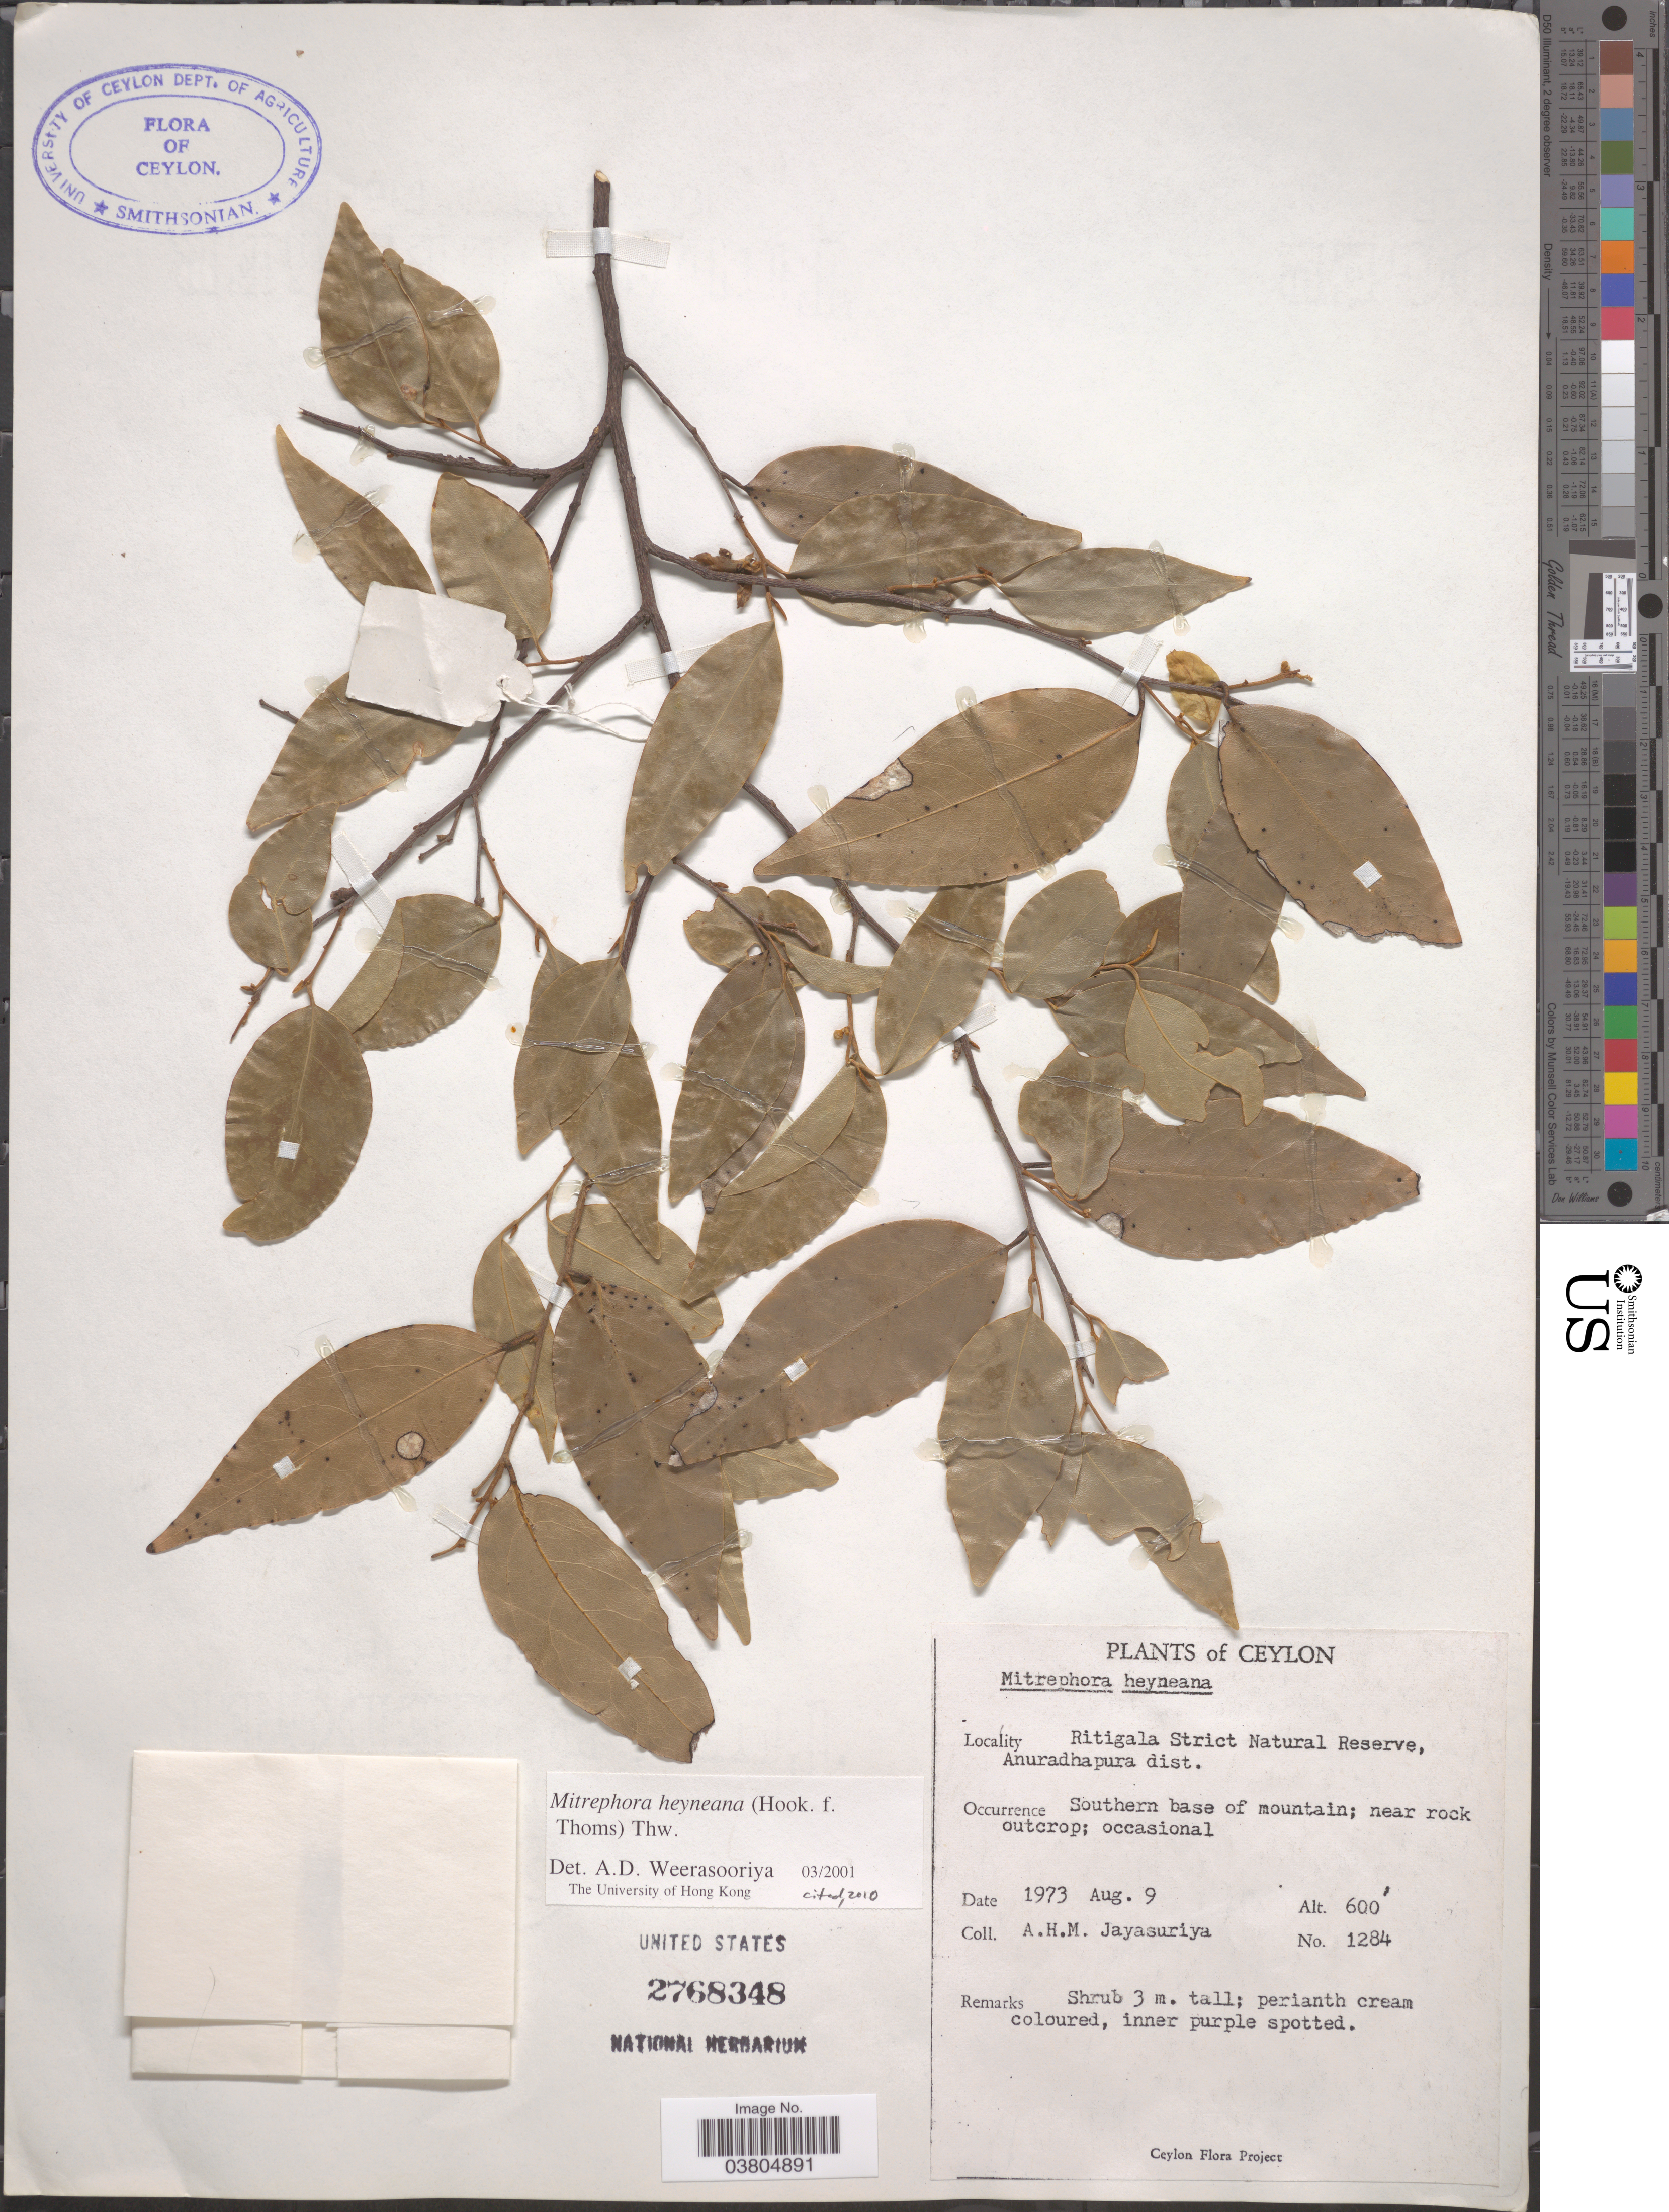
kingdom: Plantae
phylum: Tracheophyta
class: Magnoliopsida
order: Magnoliales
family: Annonaceae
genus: Mitrephora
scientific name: Mitrephora heyneana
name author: (Hook. f. & Thoms.) Thwaites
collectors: A. H. Jayasuriya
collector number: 1284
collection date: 1973-08-09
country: Sri Lanka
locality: Ceylon. Ritigala Strict Natural Reserve, Anuradhapura dist. Southern base of mountain.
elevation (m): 183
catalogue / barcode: US 2768348